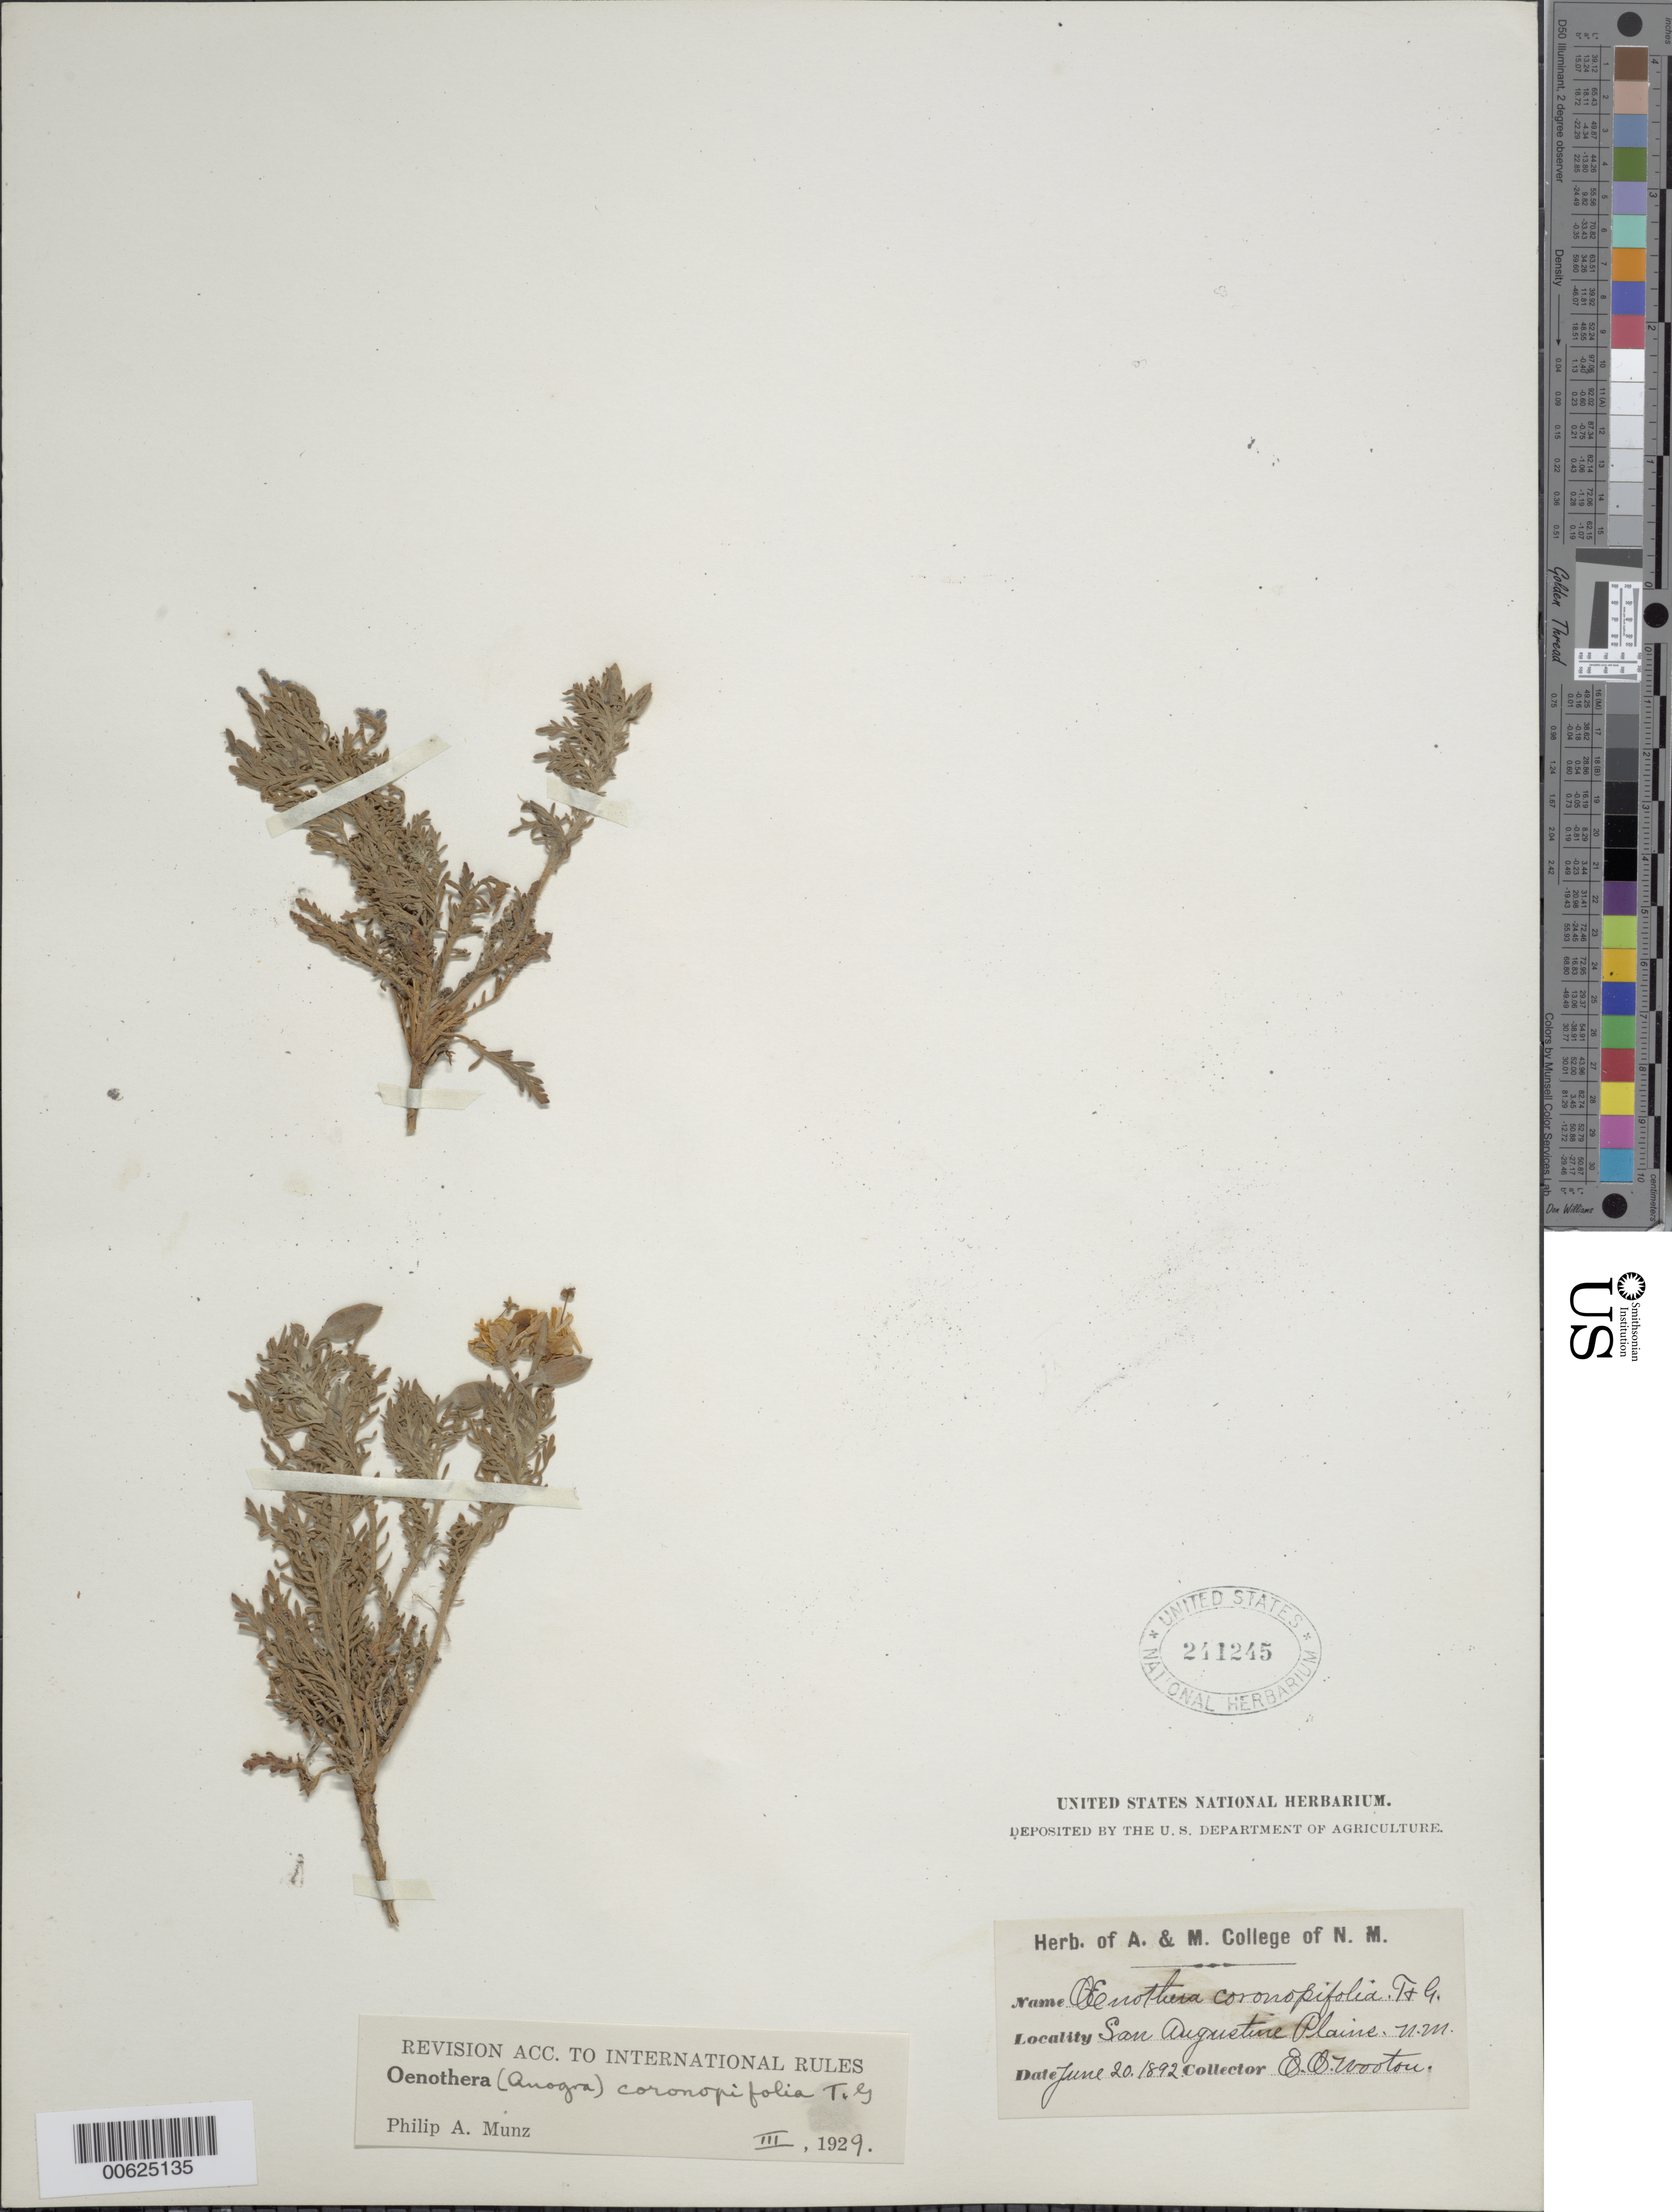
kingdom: Plantae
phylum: Tracheophyta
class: Magnoliopsida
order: Myrtales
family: Onagraceae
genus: Oenothera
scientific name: Oenothera coronopifolia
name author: Torr. & A. Gray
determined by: Munz, Philip A.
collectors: C. C. Ellis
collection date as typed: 20 Jun 1892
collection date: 1892-06-20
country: United States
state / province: New Mexico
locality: San Augustine Plains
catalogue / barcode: US 241245